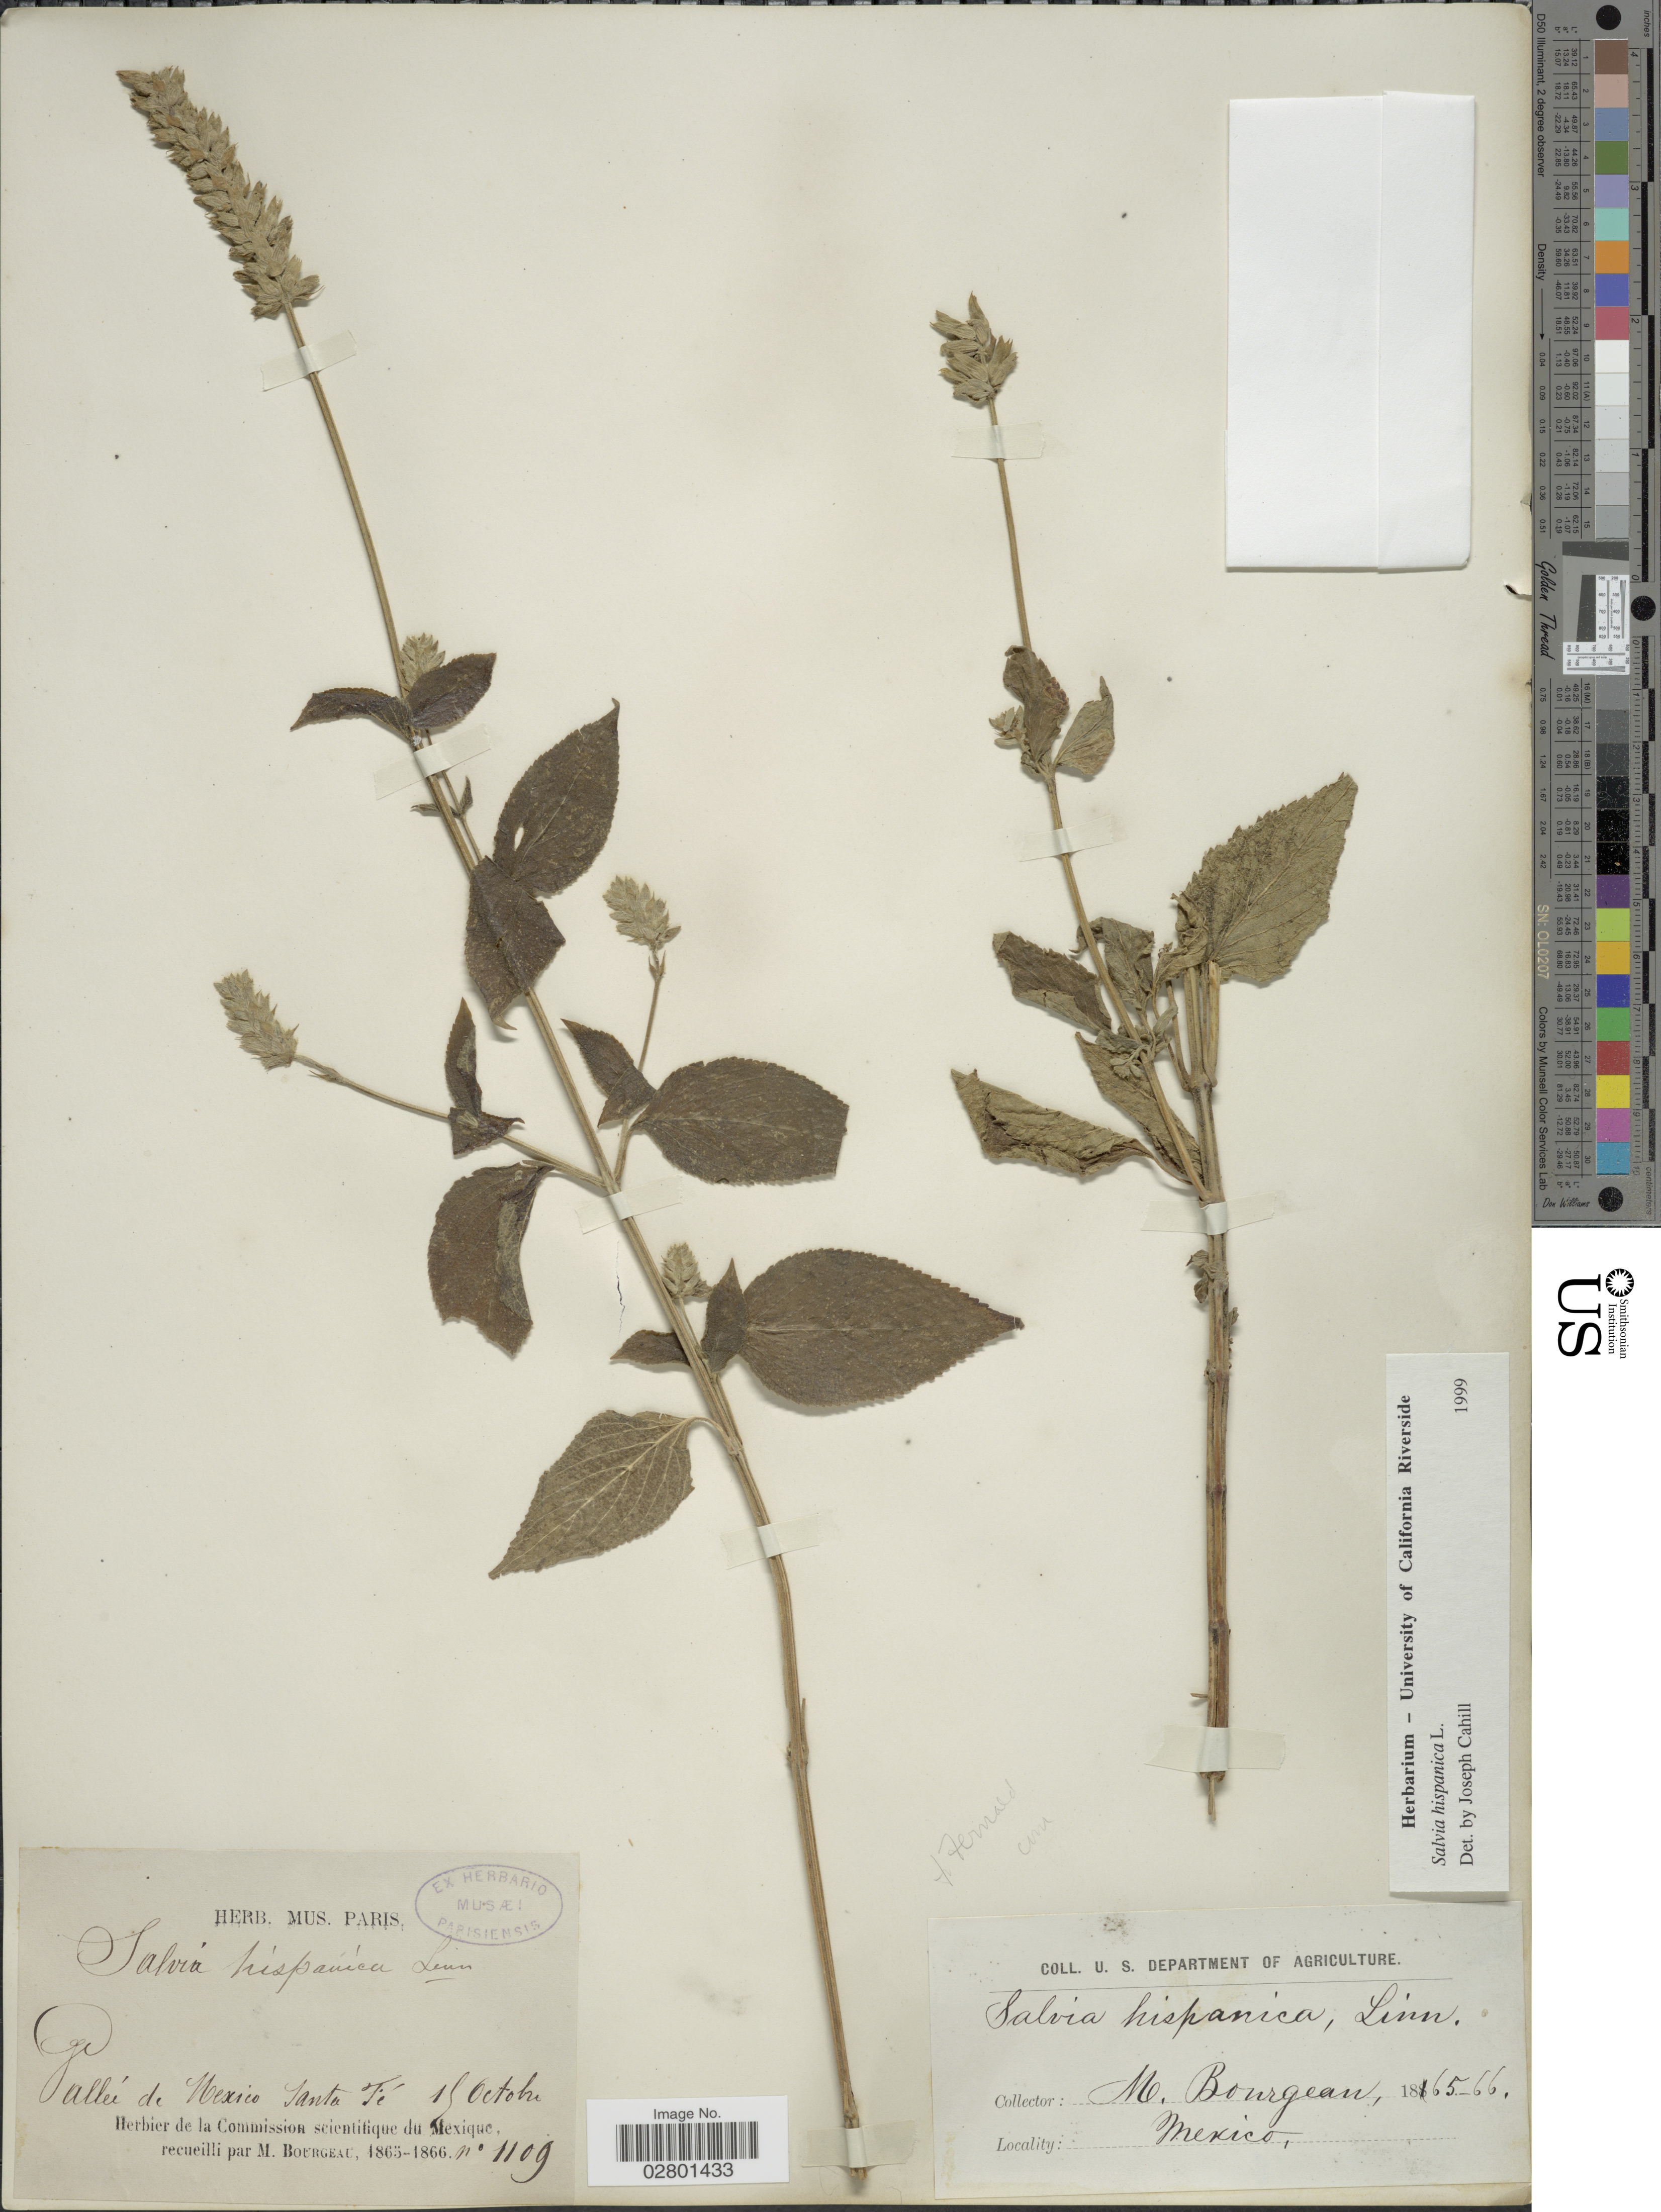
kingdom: Plantae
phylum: Tracheophyta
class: Magnoliopsida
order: Lamiales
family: Lamiaceae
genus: Salvia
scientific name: Salvia hispanica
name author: L.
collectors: M. Bourgeau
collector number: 1109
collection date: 1865-10-15/1866-10-15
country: Mexico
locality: Vallée de Mexico, Santa Fé.